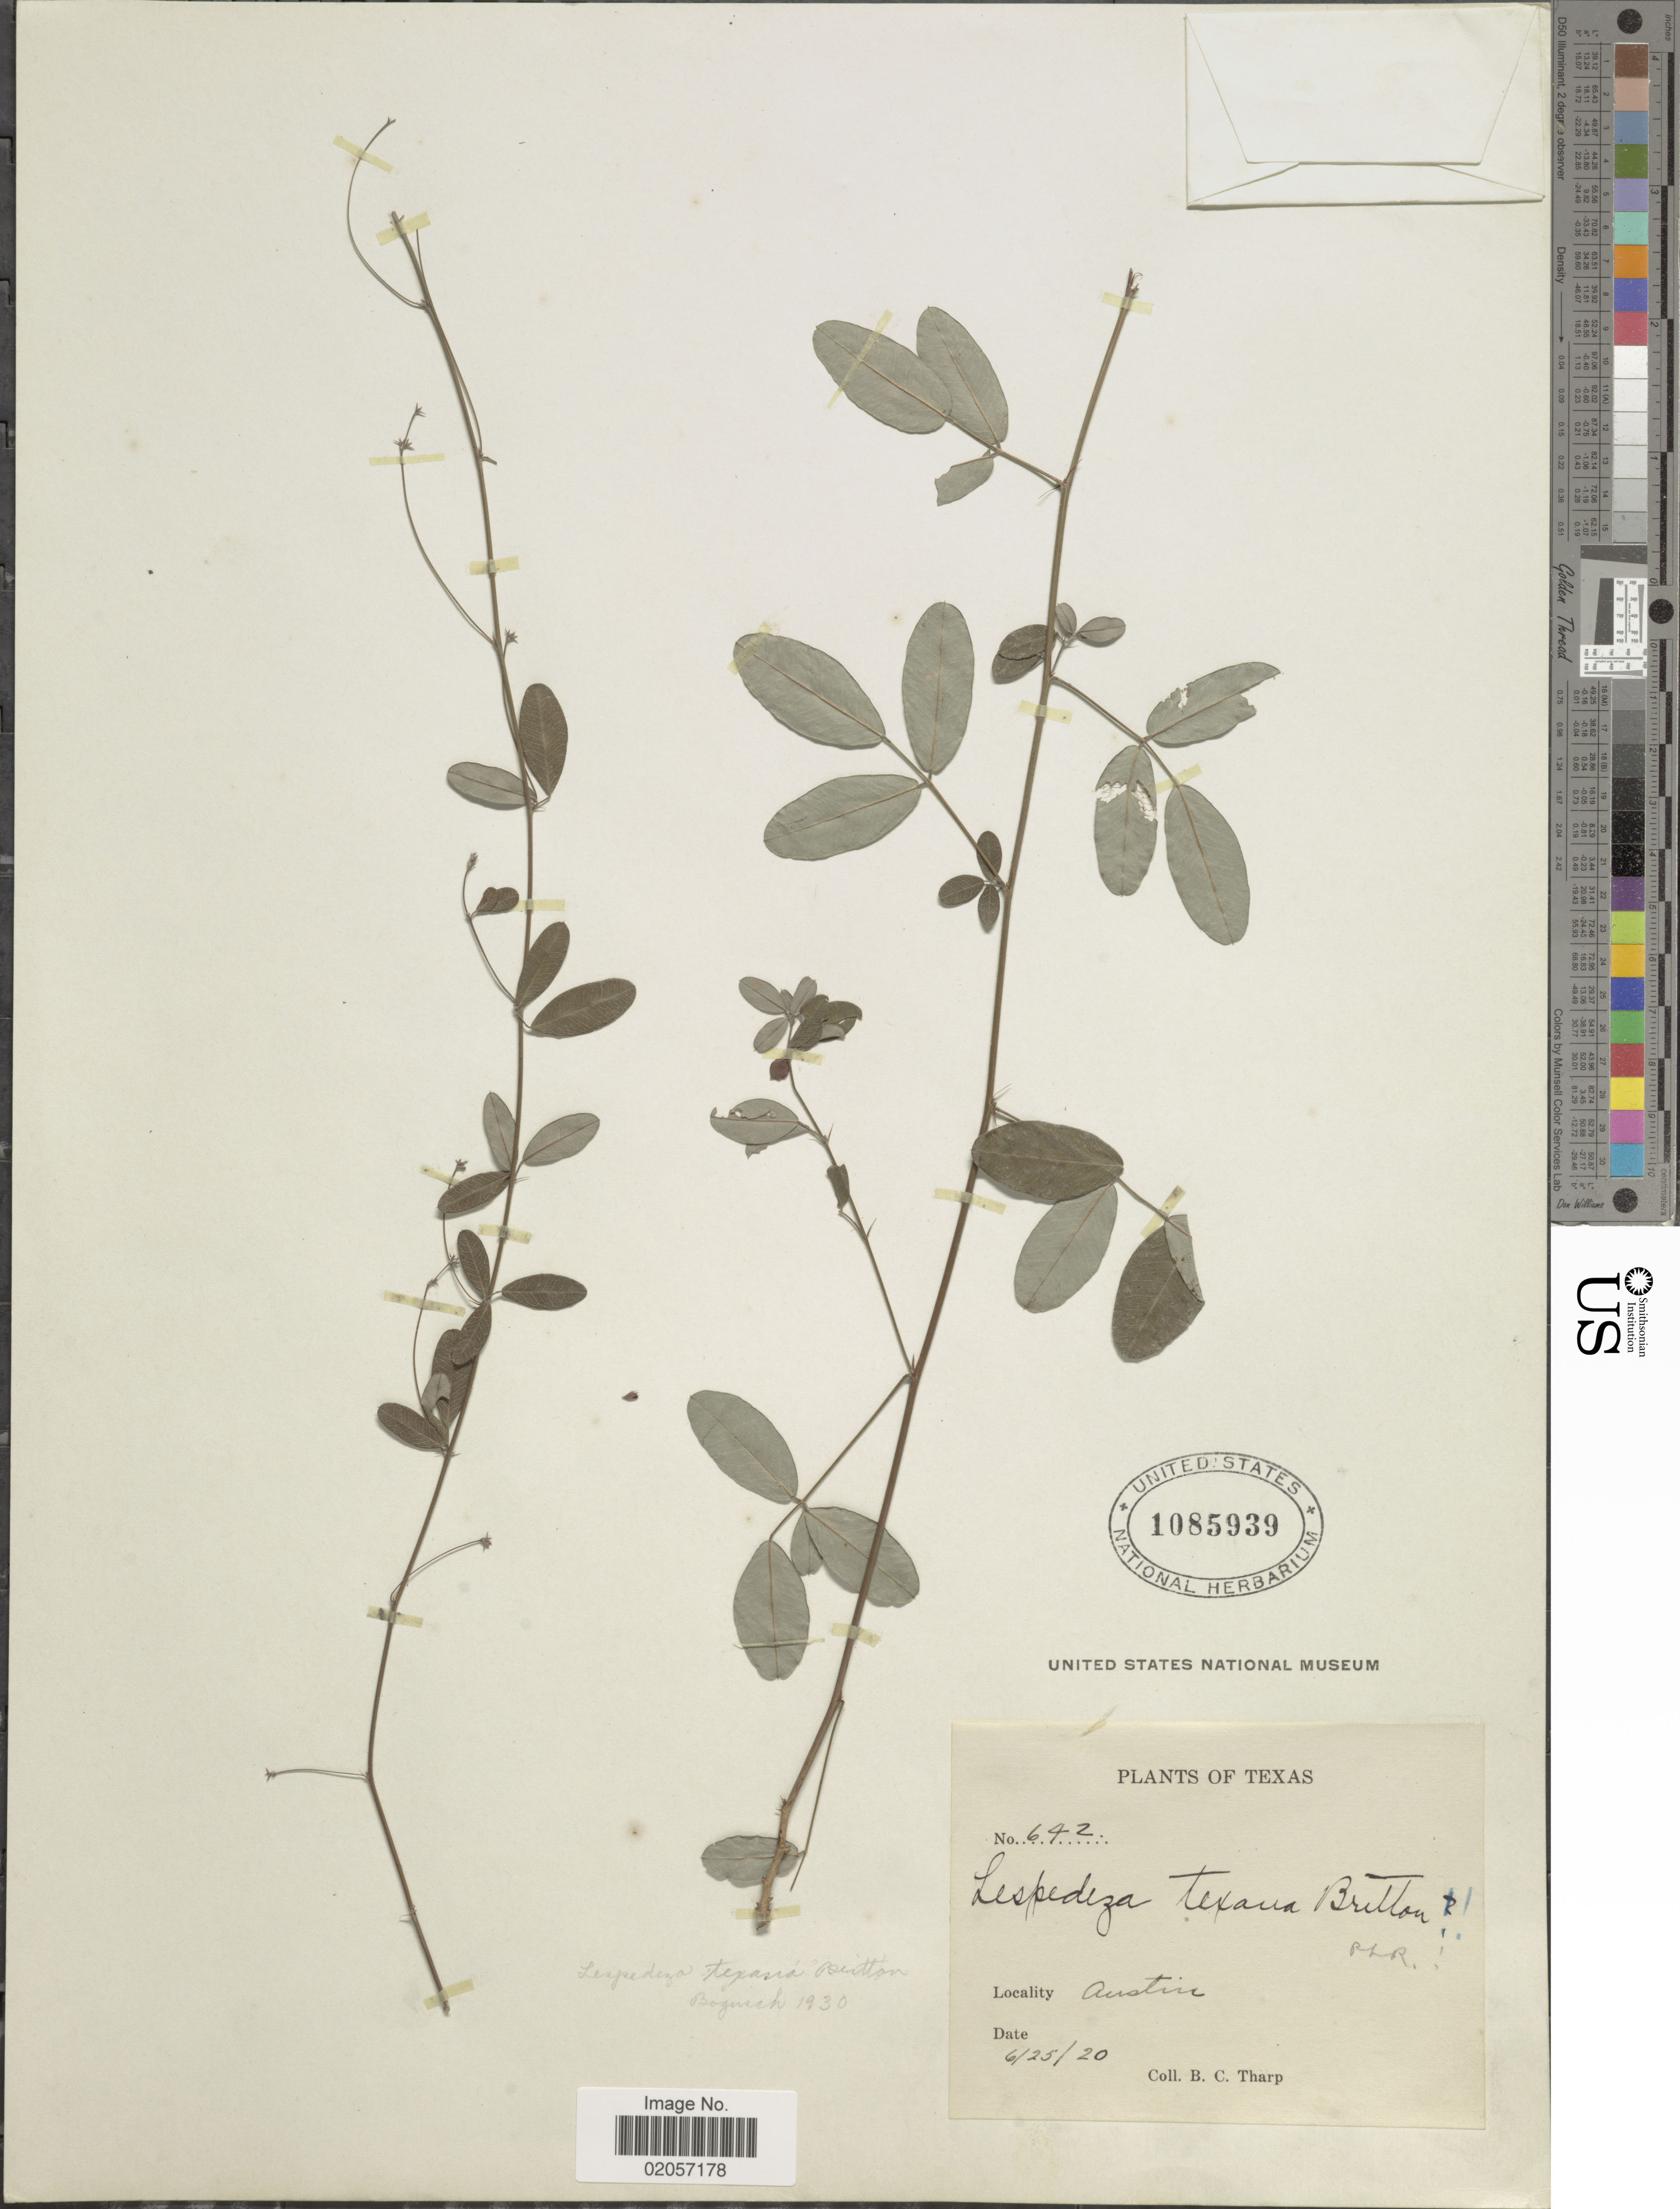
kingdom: Plantae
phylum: Tracheophyta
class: Magnoliopsida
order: Fabales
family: Fabaceae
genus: Lespedeza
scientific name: Lespedeza texana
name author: Britton in Small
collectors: B. C. Tharp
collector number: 642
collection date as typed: Transcribed d/m/y: 25/6/20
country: United States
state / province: Texas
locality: Austin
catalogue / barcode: US 1085939